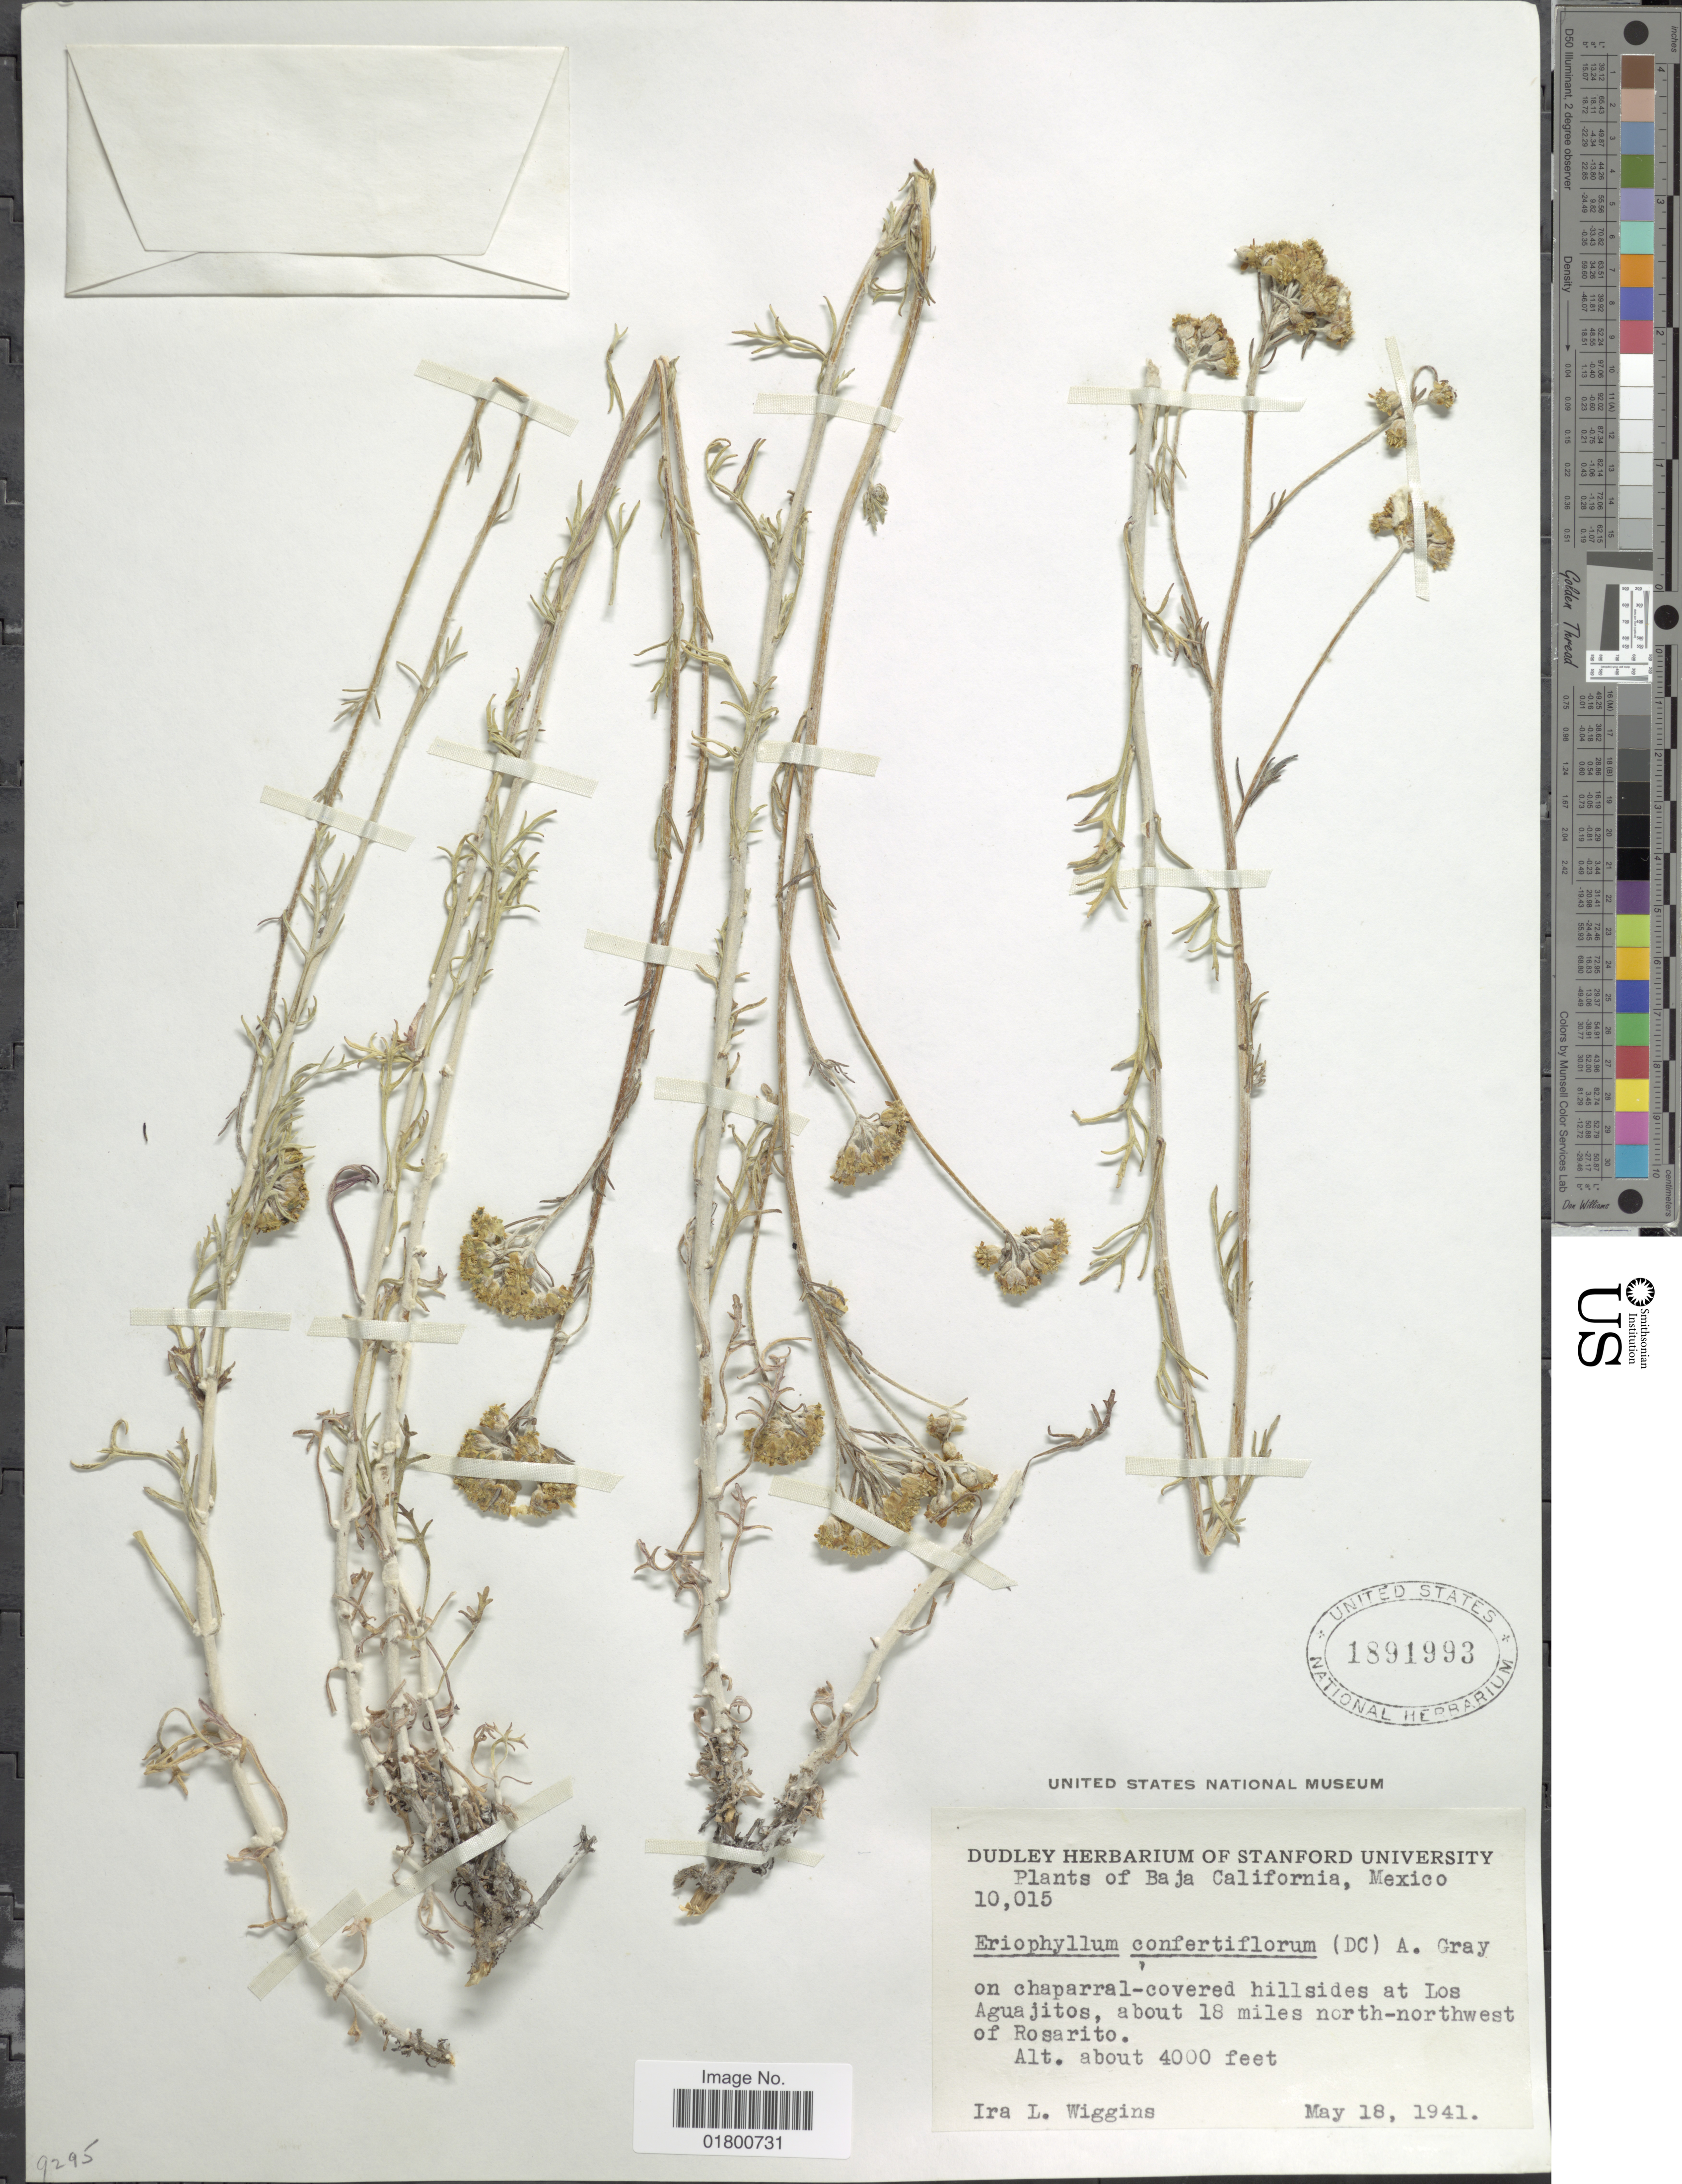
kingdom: Plantae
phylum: Tracheophyta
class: Magnoliopsida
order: Asterales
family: Asteraceae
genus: Eriophyllum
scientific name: Eriophyllum confertiflorum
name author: (DC.) A. Gray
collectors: I. L. Wiggins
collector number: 10015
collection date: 1941-05-18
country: Mexico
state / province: Baja California Sur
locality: At Los Aguajitos about 18 miles north-northwest of Rosarito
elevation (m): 1219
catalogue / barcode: US 1891993